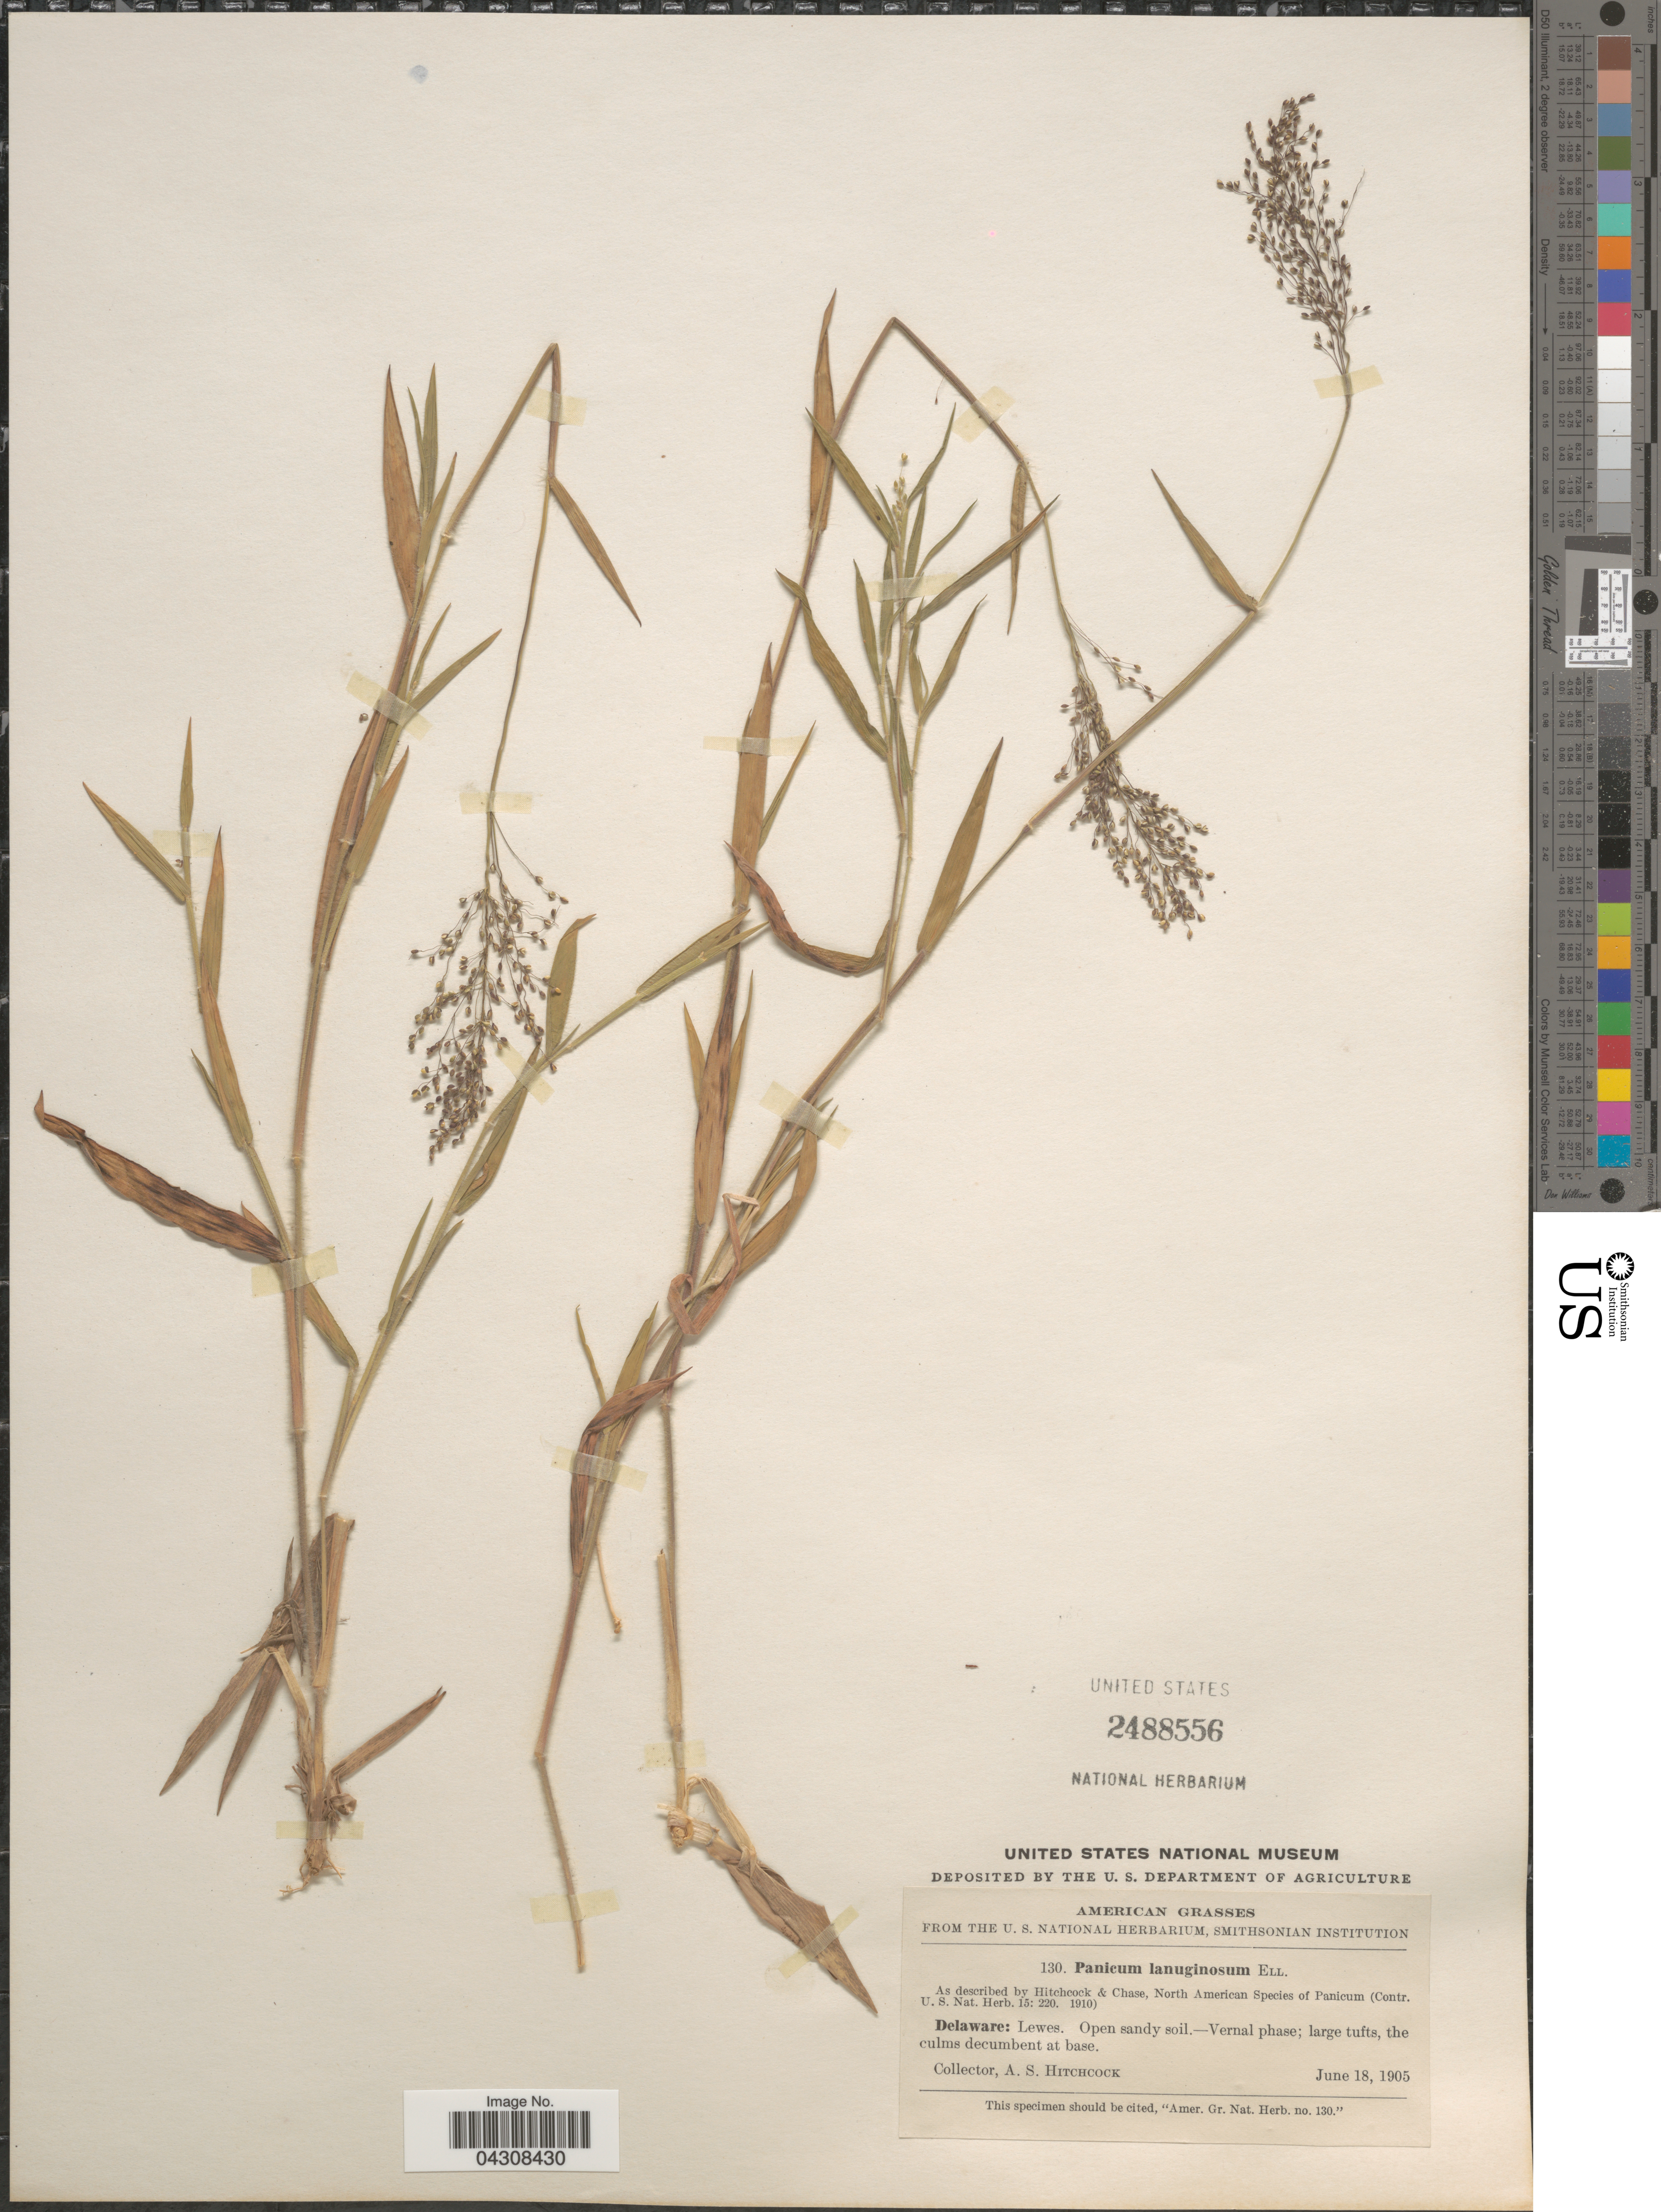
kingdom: Plantae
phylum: Tracheophyta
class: Liliopsida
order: Poales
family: Poaceae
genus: Dichanthelium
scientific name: Dichanthelium acuminatum var. acuminatum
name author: (Sw.) Gould & C.A. Clark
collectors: A. S. Hitchcock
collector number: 130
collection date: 1905-06-18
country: United States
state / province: Delaware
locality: Lewes.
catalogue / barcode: US 2488556